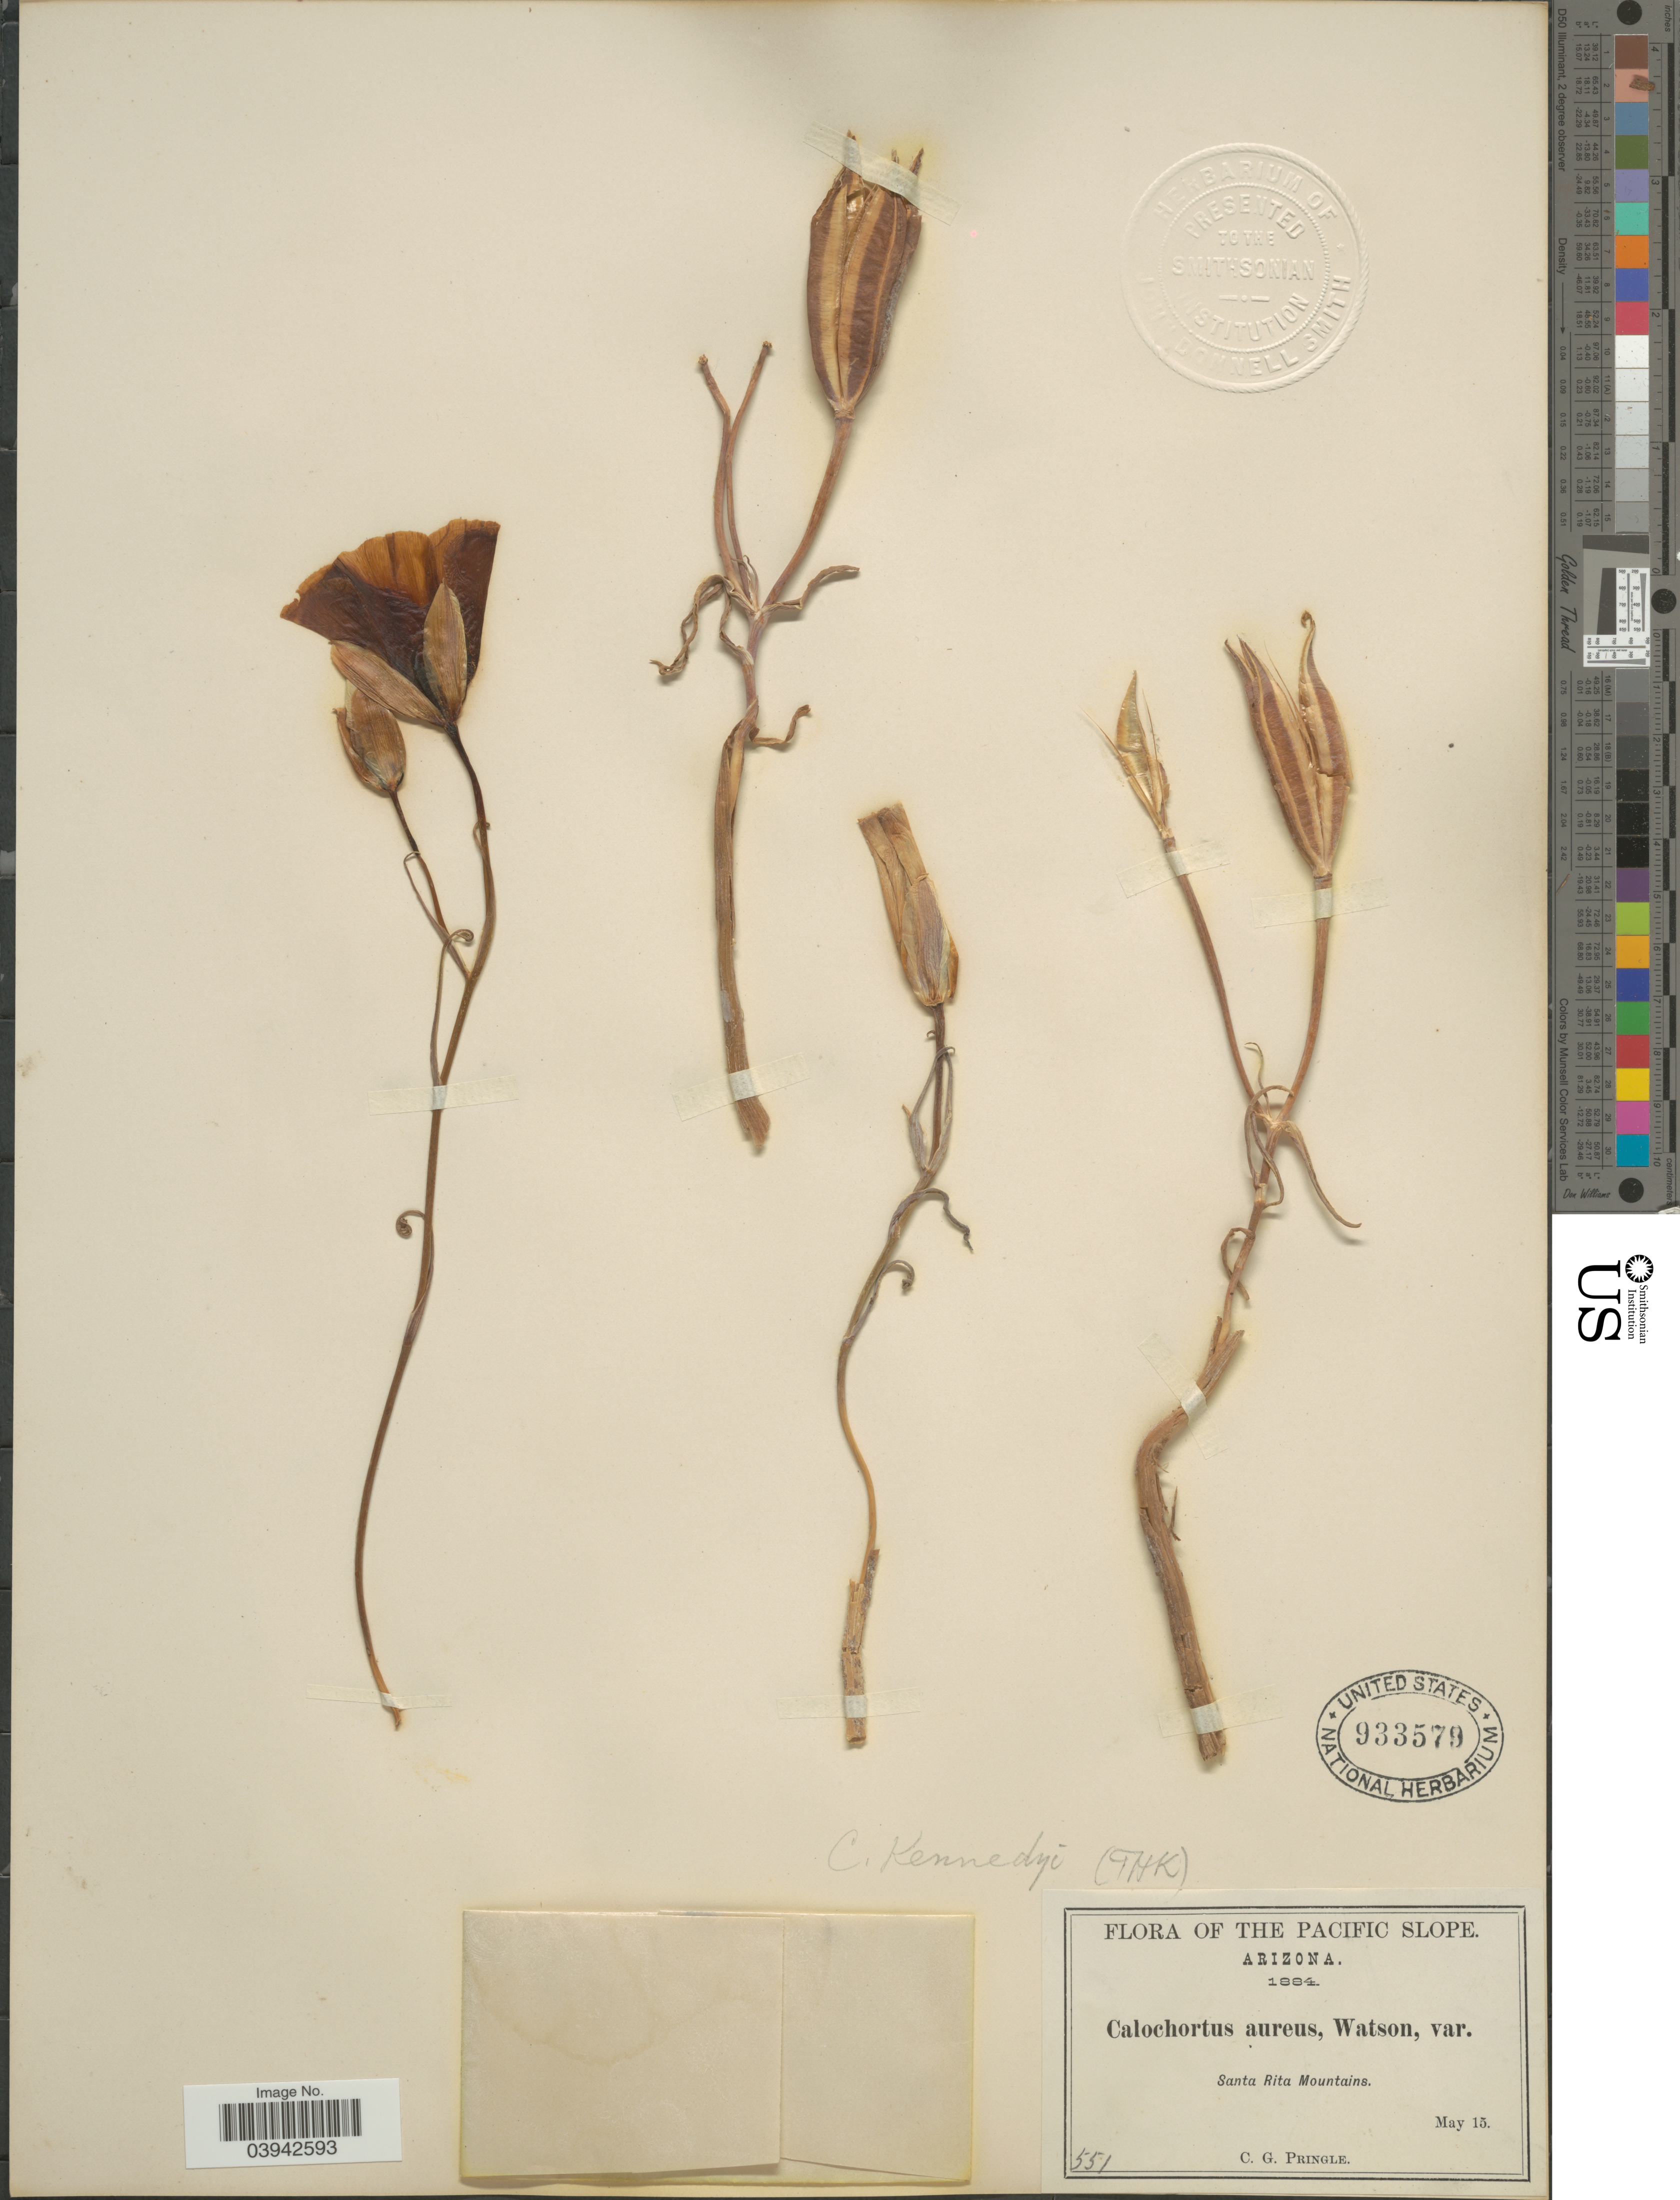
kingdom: Plantae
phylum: Tracheophyta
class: Liliopsida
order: Liliales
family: Liliaceae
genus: Calochortus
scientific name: Calochortus kennedyi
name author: Porter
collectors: C. G. Pringle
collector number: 551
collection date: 1884-05-15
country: United States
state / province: Arizona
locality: The Pacific Slope. Santa Rita Mountains.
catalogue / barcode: US 933579